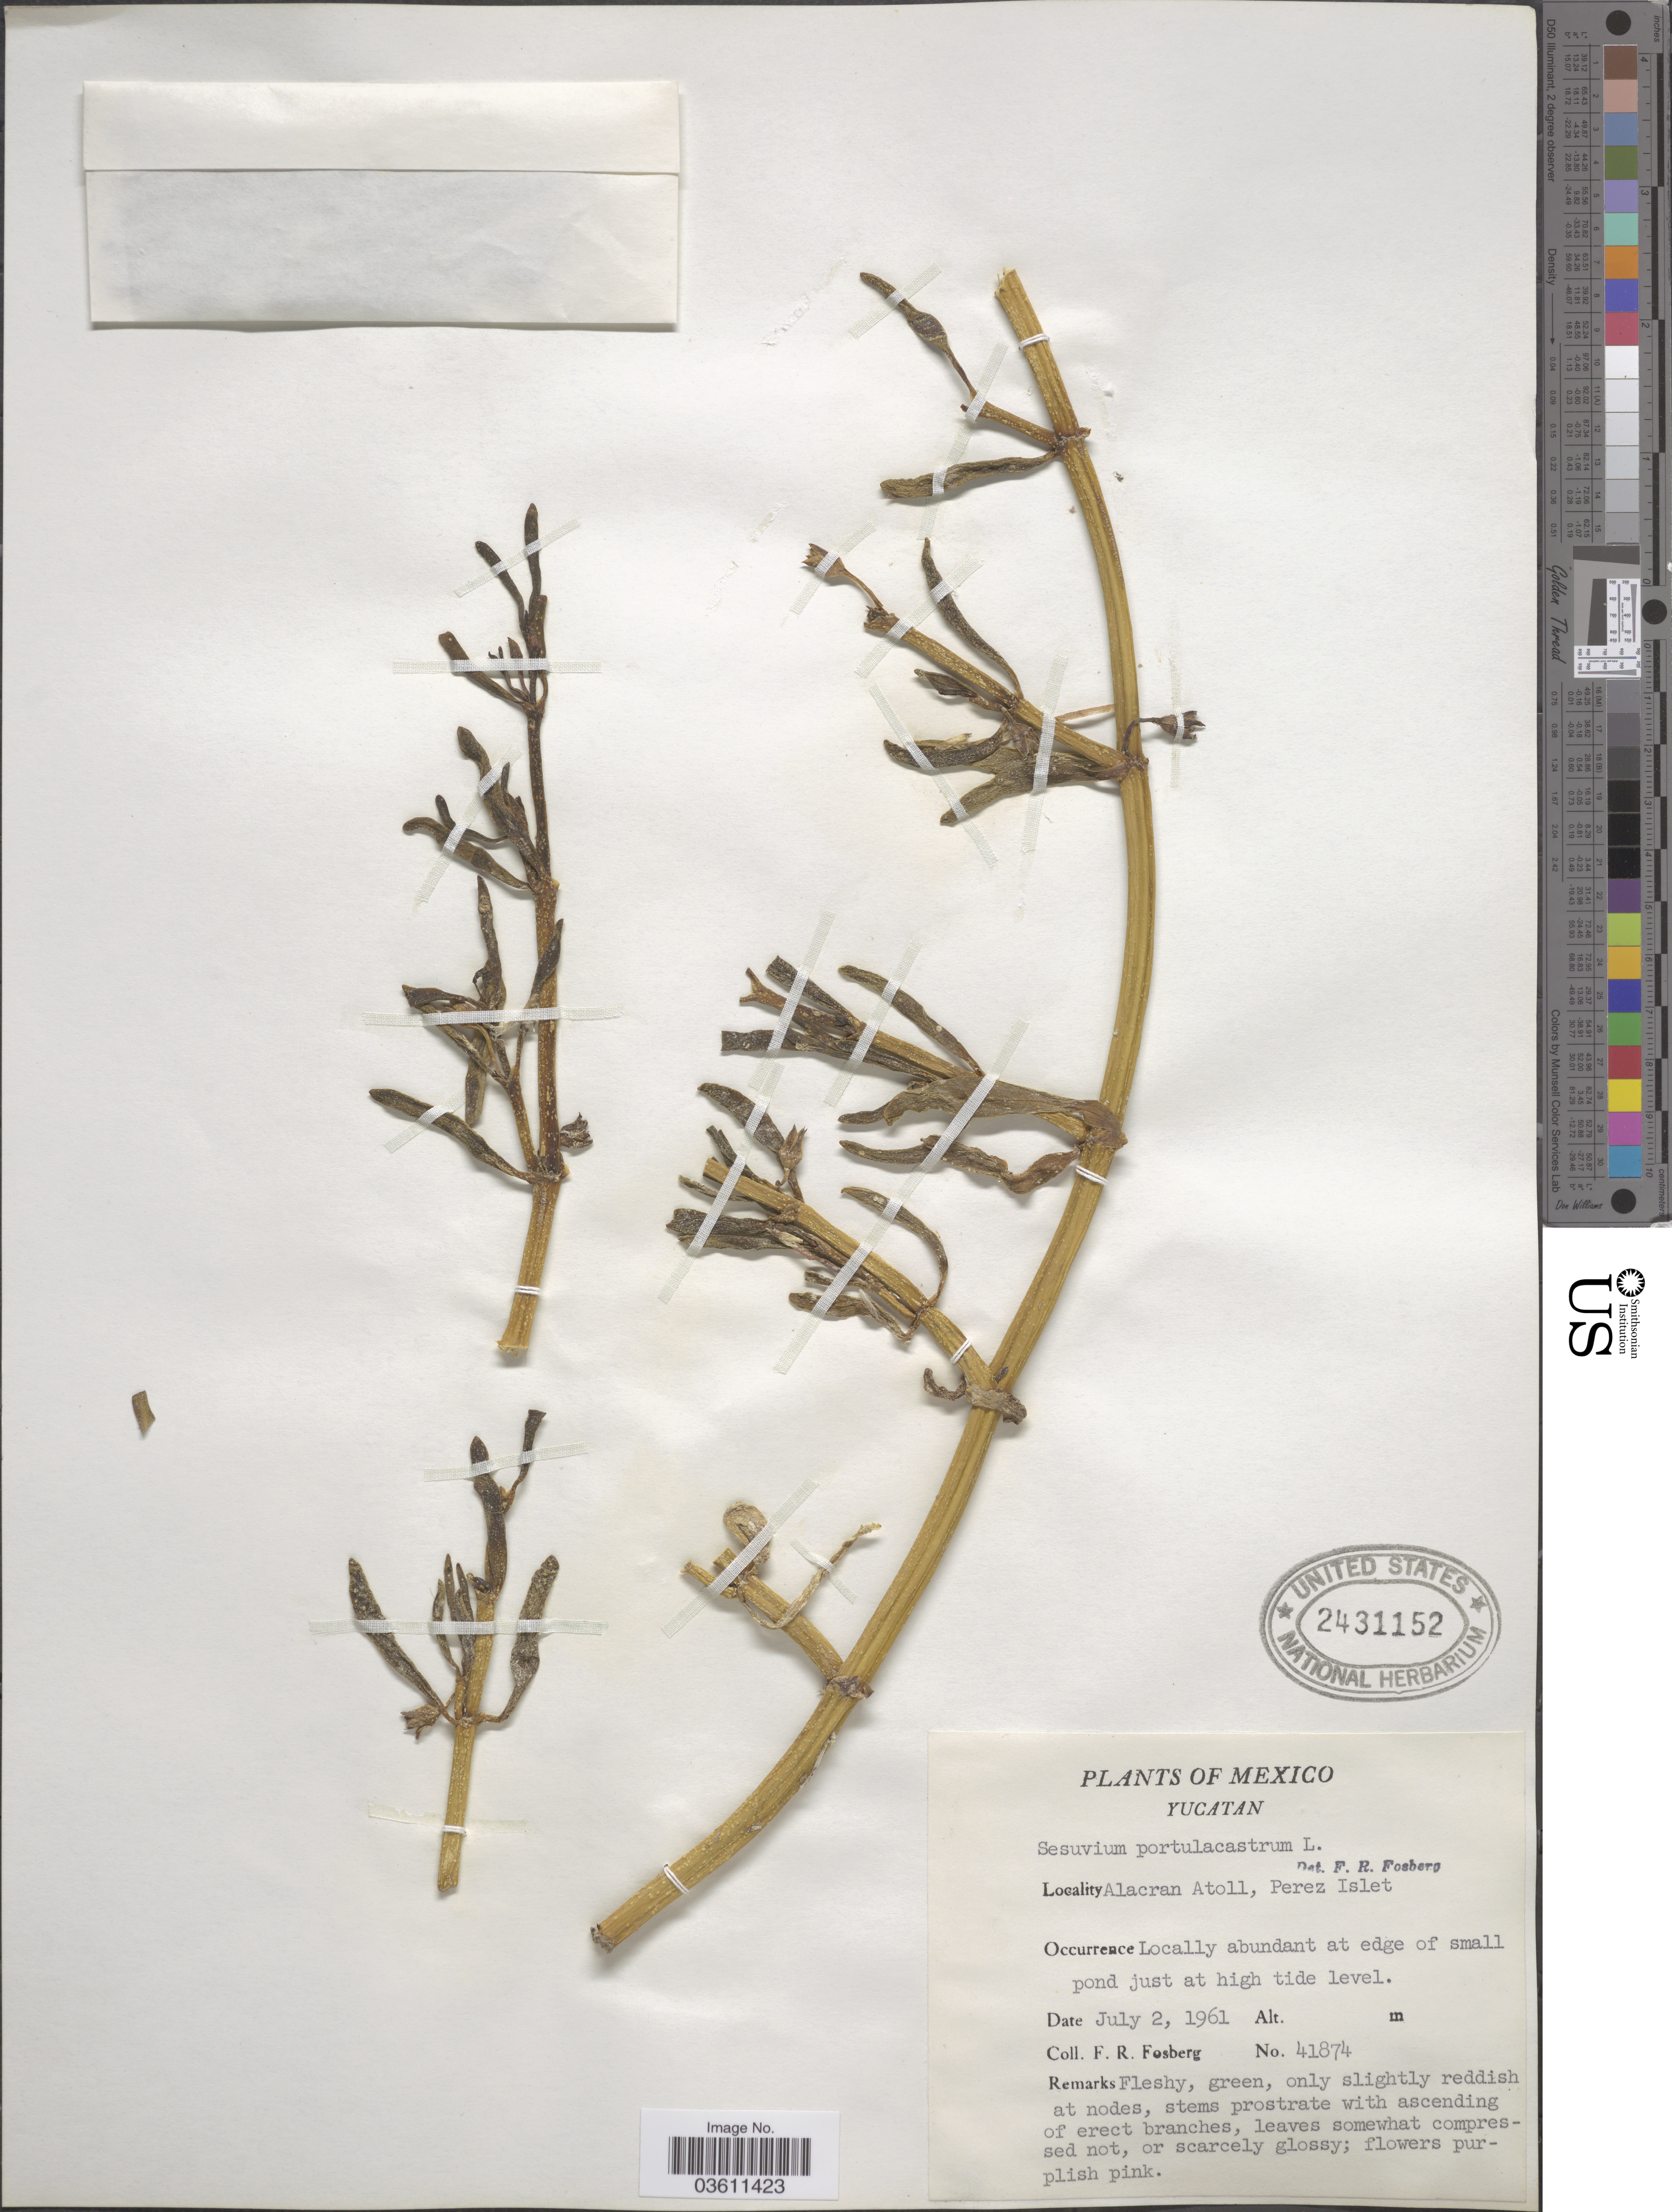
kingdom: Plantae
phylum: Tracheophyta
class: Magnoliopsida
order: Caryophyllales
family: Aizoaceae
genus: Sesuvium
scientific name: Sesuvium portulacastrum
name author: (L.) L.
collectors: F. R. Fosberg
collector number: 41874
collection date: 1961-07-02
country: Mexico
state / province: Yucatán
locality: Alacran Atoll, Perez Islet.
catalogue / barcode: US 2431152